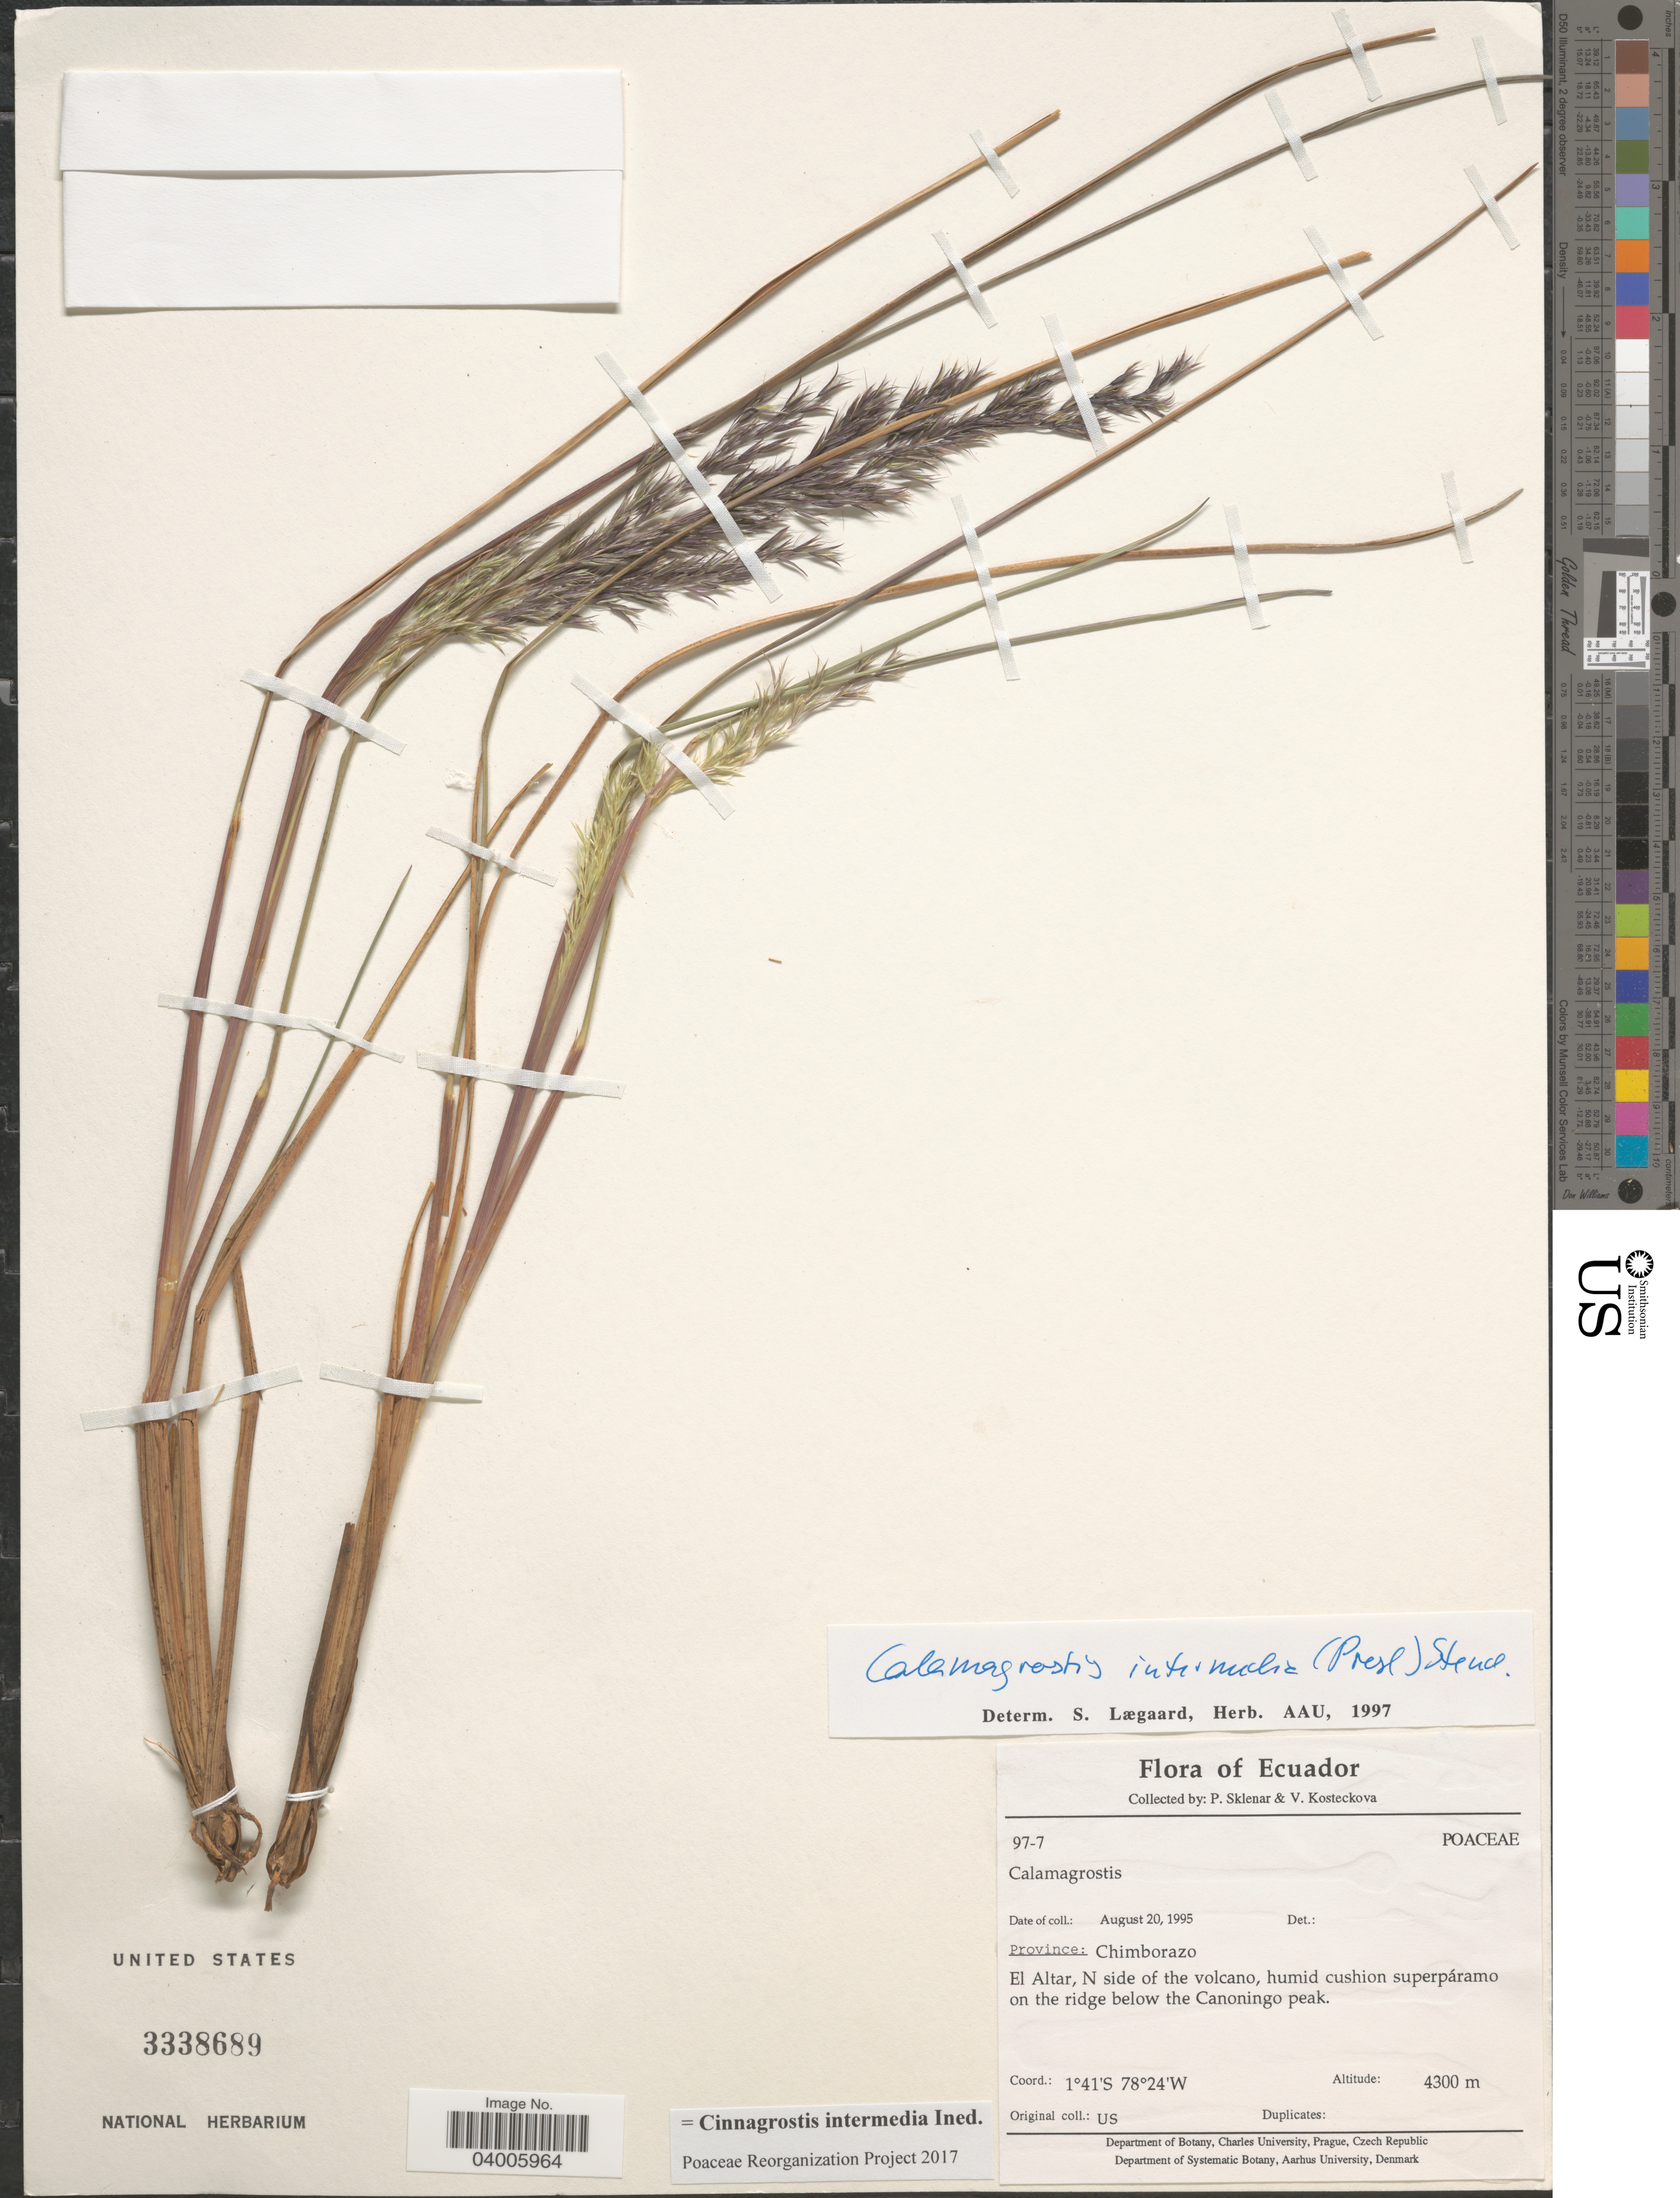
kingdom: Plantae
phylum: Tracheophyta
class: Liliopsida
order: Poales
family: Poaceae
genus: Cinnagrostis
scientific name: Cinnagrostis intermedia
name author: (J. Presl) P.M. Peterson et al.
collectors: P. Sklenar & V. Kosteckova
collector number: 97-7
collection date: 1995-08-20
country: Ecuador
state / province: Chimborazo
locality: El Altar, N side of the volcano, humid cushion superpáramo on the ridge below the Canoningo peak.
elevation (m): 4300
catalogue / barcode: US 3338689